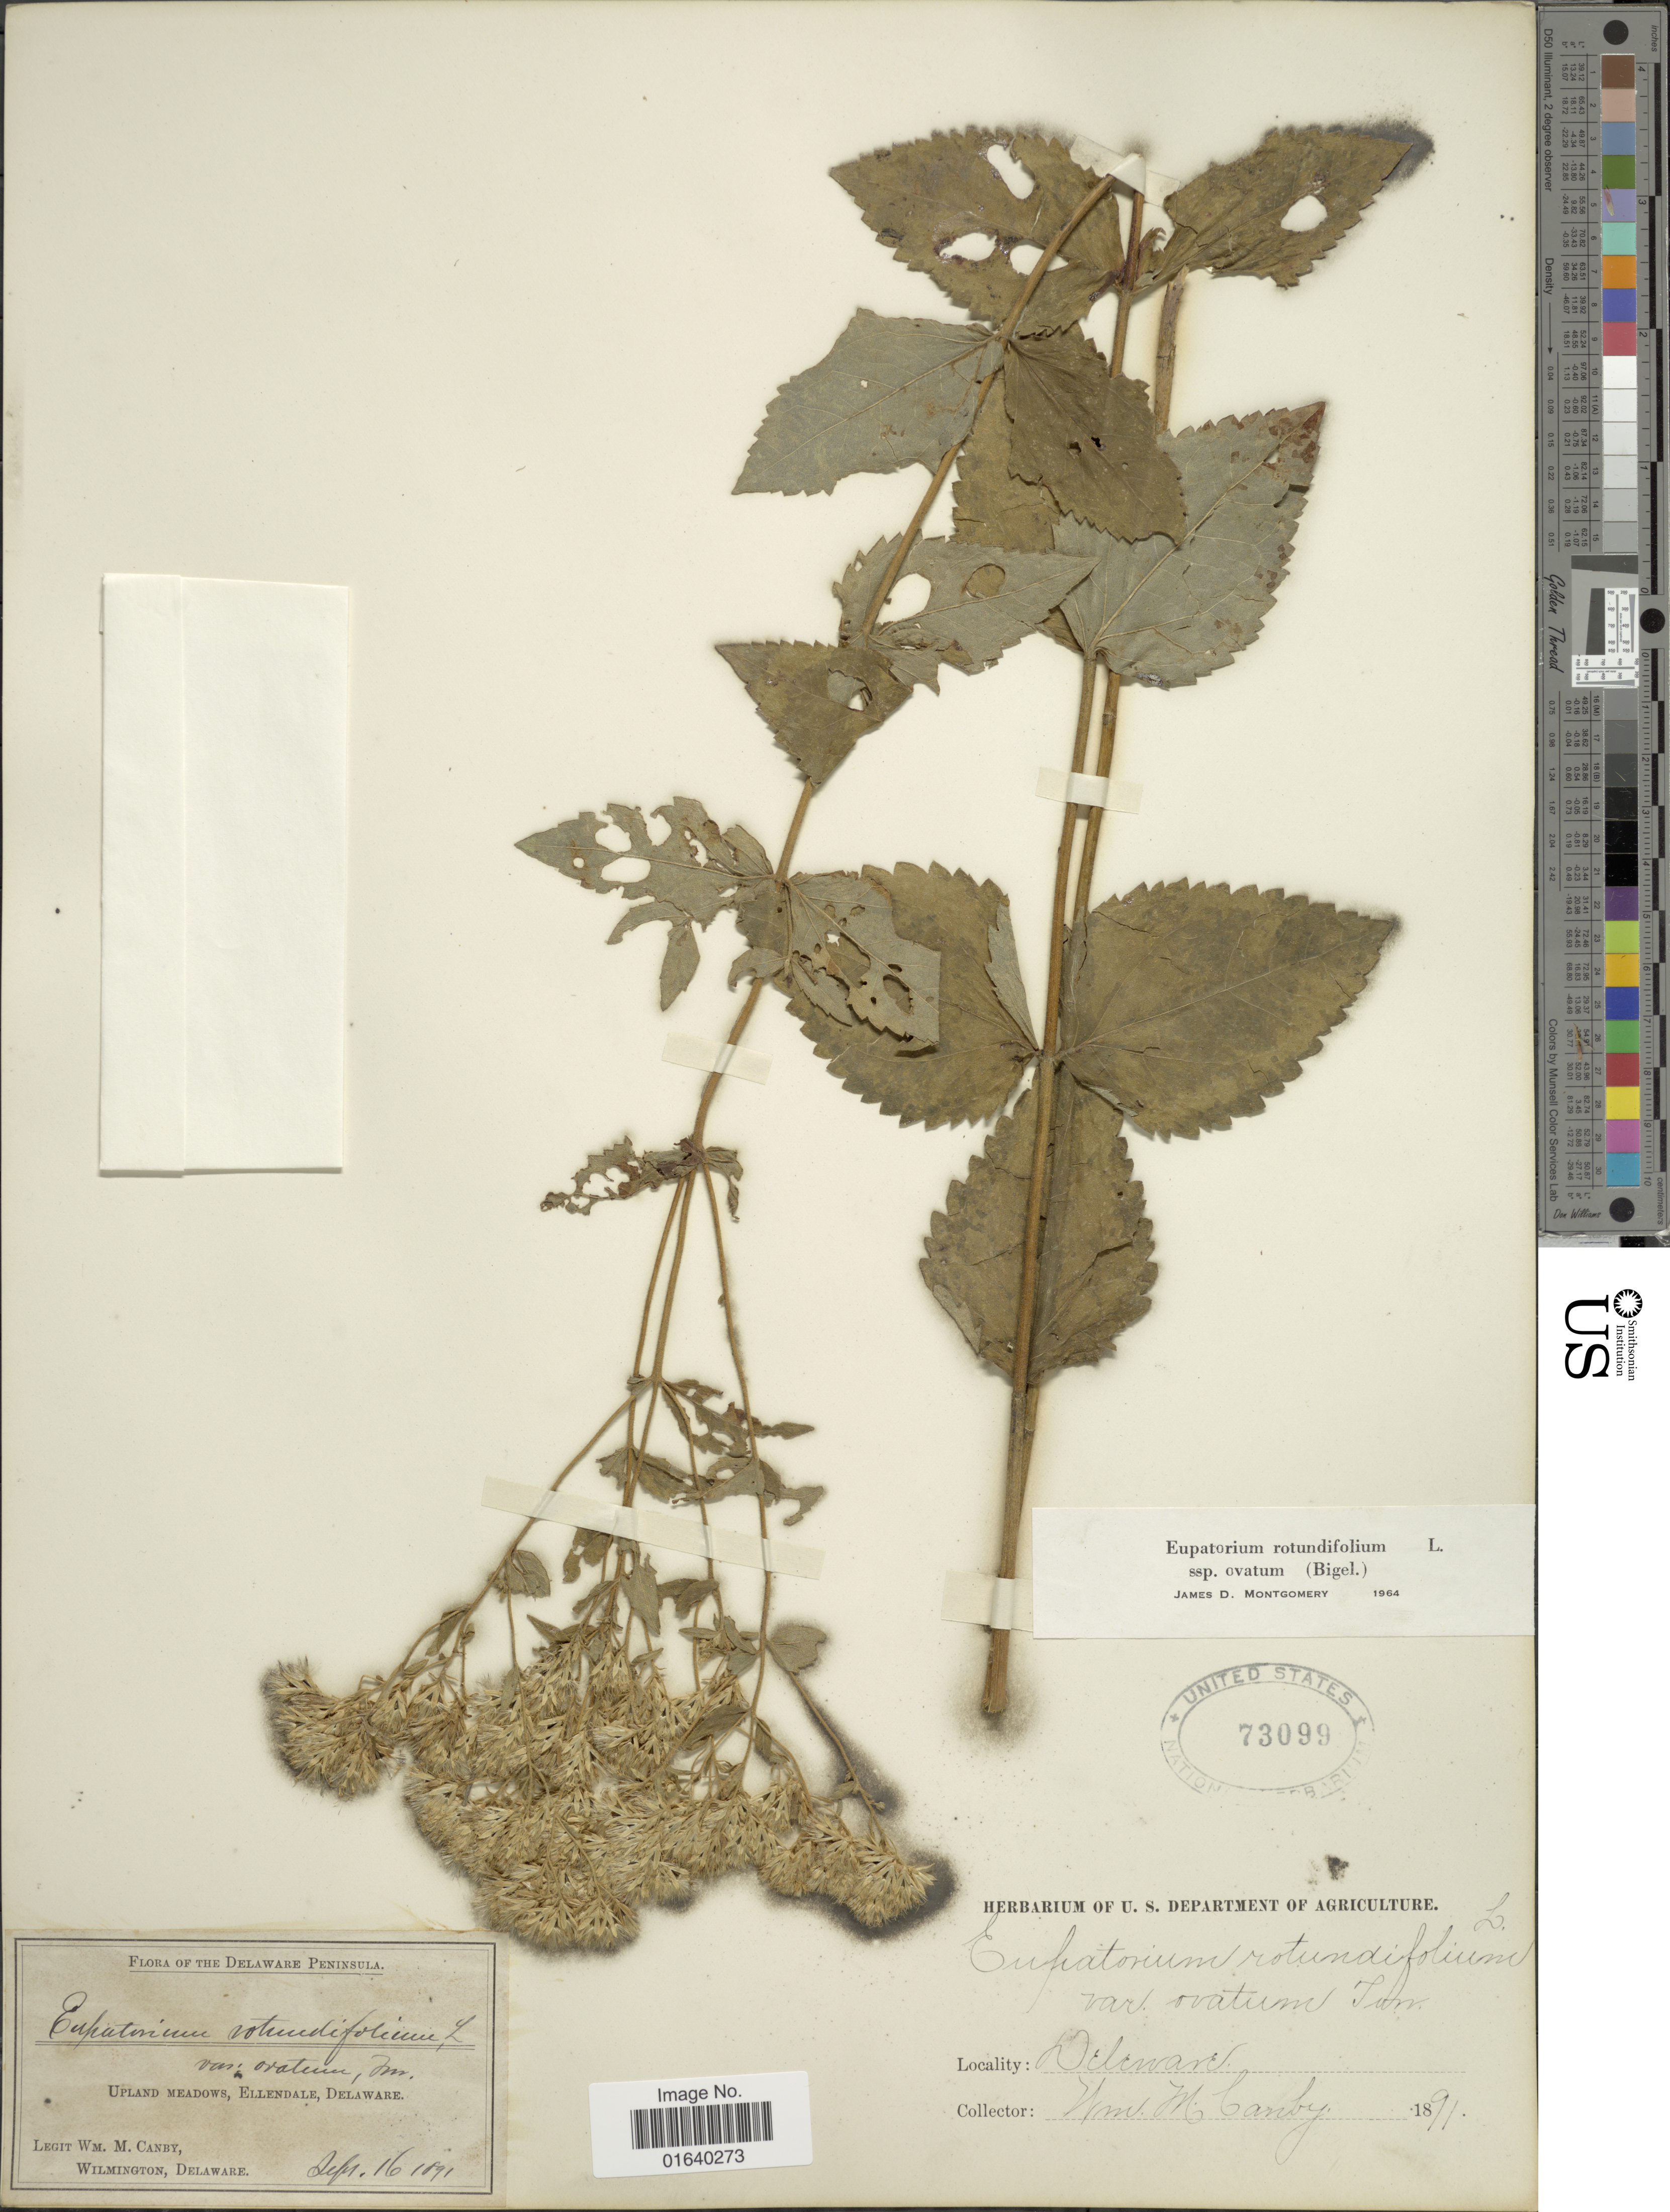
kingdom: Plantae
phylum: Tracheophyta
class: Magnoliopsida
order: Asterales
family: Asteraceae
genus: Eupatorium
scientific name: Eupatorium rotundifolium var. ovatum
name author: (Bigelow) J.D. Montgom. & Fairbrothers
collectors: W. M. Canby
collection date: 1891-09-16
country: United States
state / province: Delaware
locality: The Delaware Peninsula, Upland meadows, Ellendale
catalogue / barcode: US 73099